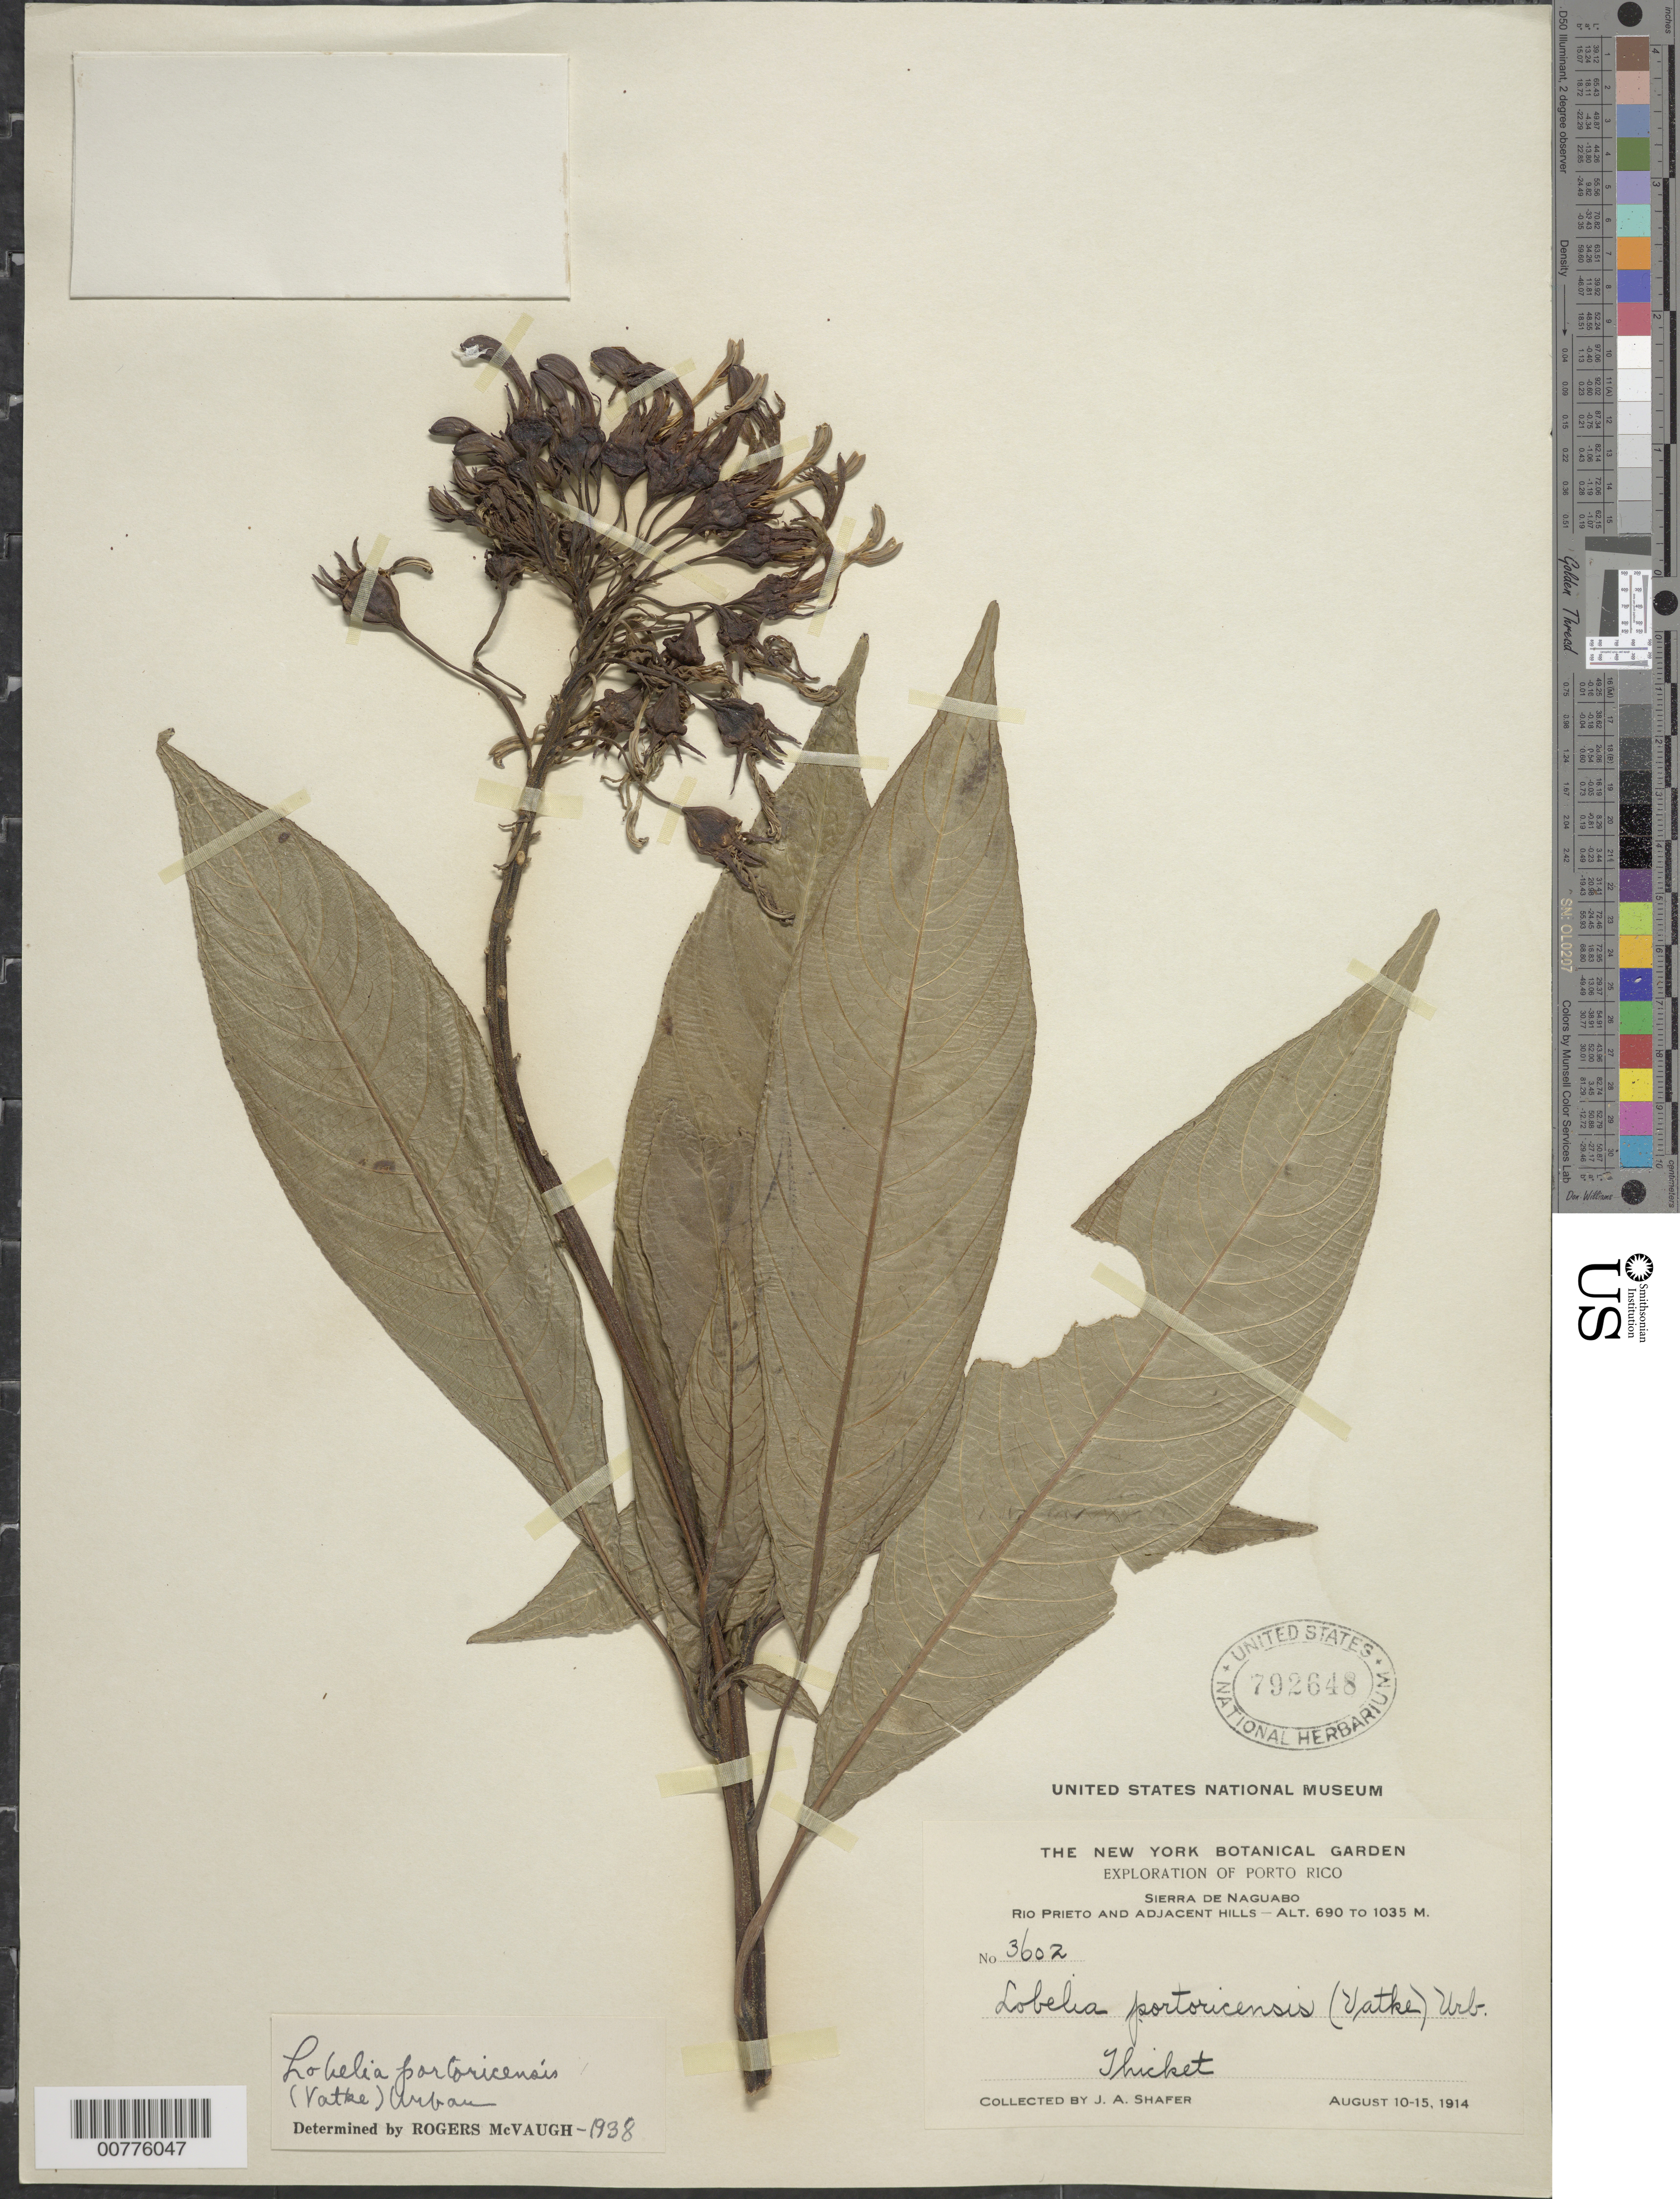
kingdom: Plantae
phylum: Tracheophyta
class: Magnoliopsida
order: Asterales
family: Campanulaceae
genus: Lobelia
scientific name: Lobelia portoricensis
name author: (Vatke) Urb.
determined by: McVaugh, R.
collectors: J. A. Shafer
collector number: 3602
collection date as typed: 10 Aug 1914 to 15 Aug 1914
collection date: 1914-08-10/1914-08-15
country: Puerto Rico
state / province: Naguabo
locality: Sierra de Naguabo. Río Prieto and adjacent hills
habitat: Thicket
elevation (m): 690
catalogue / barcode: US 792648